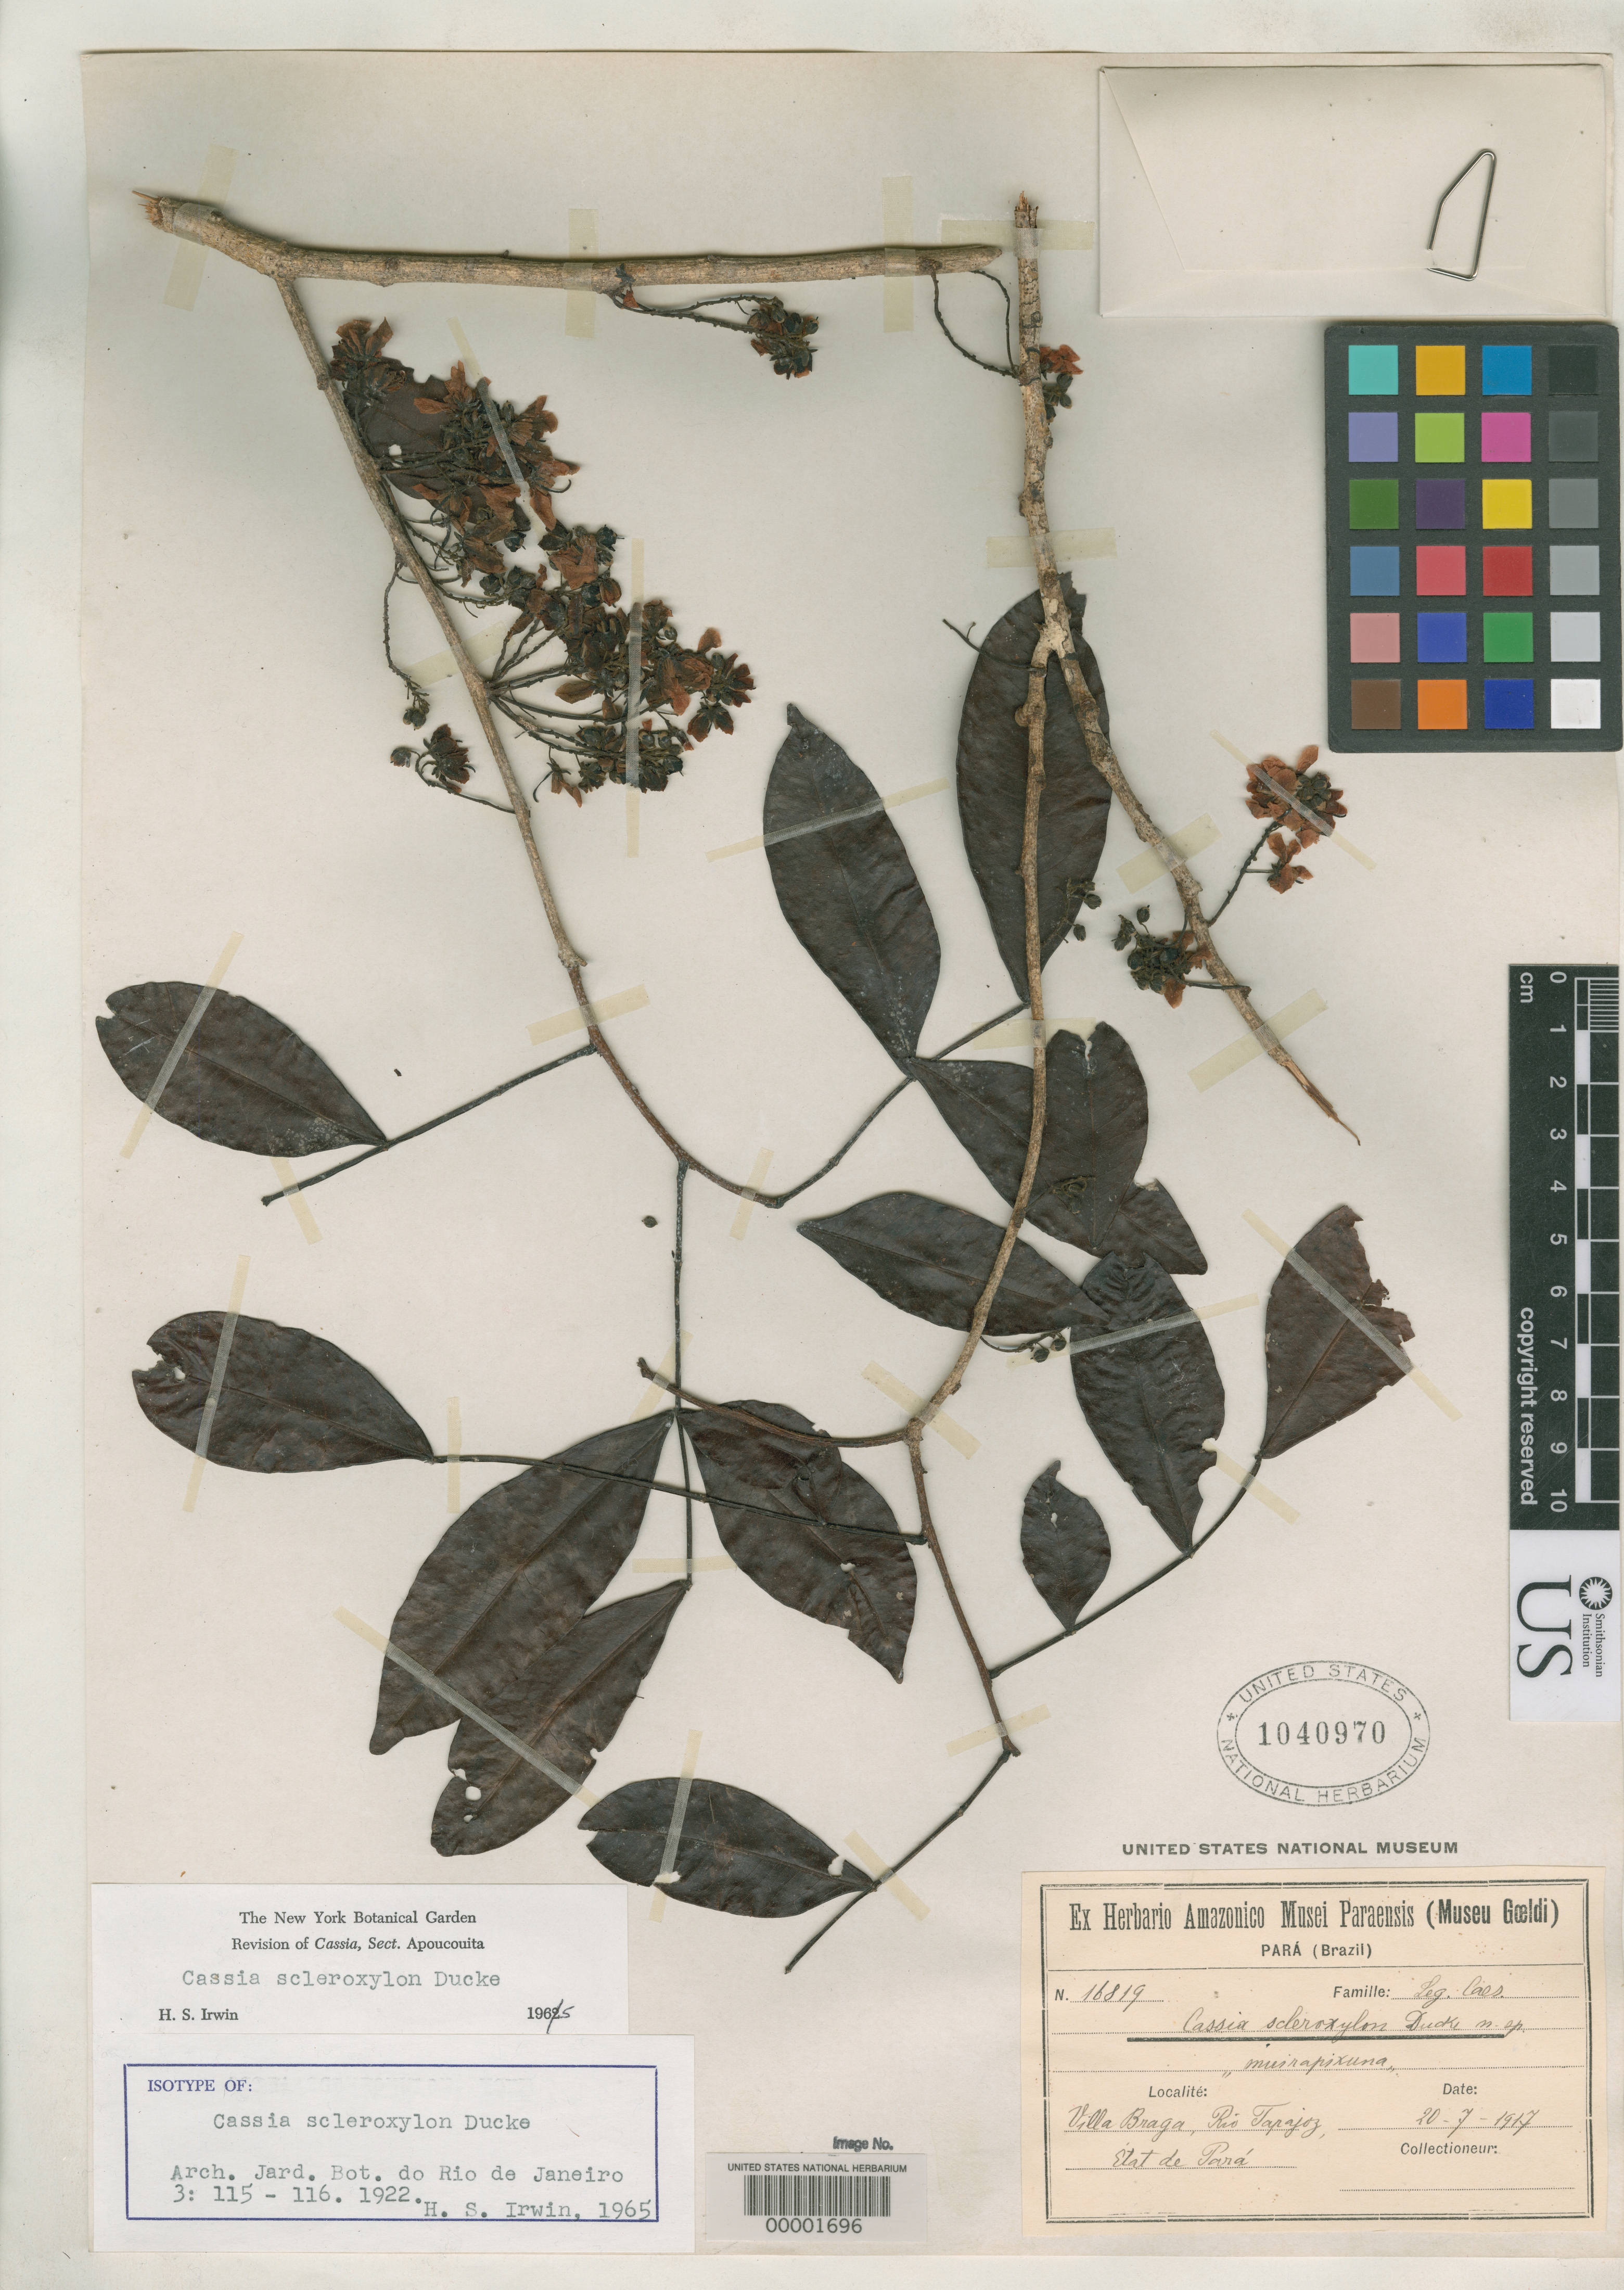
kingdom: Plantae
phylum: Tracheophyta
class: Magnoliopsida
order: Fabales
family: Fabaceae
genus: Cassia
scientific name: Cassia scleroxylon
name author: Ducke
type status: Isosyntype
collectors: A. Ducke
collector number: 16819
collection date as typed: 27 Jul 1917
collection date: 1917-07-27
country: Brazil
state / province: Minas Gerais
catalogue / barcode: US 1040970